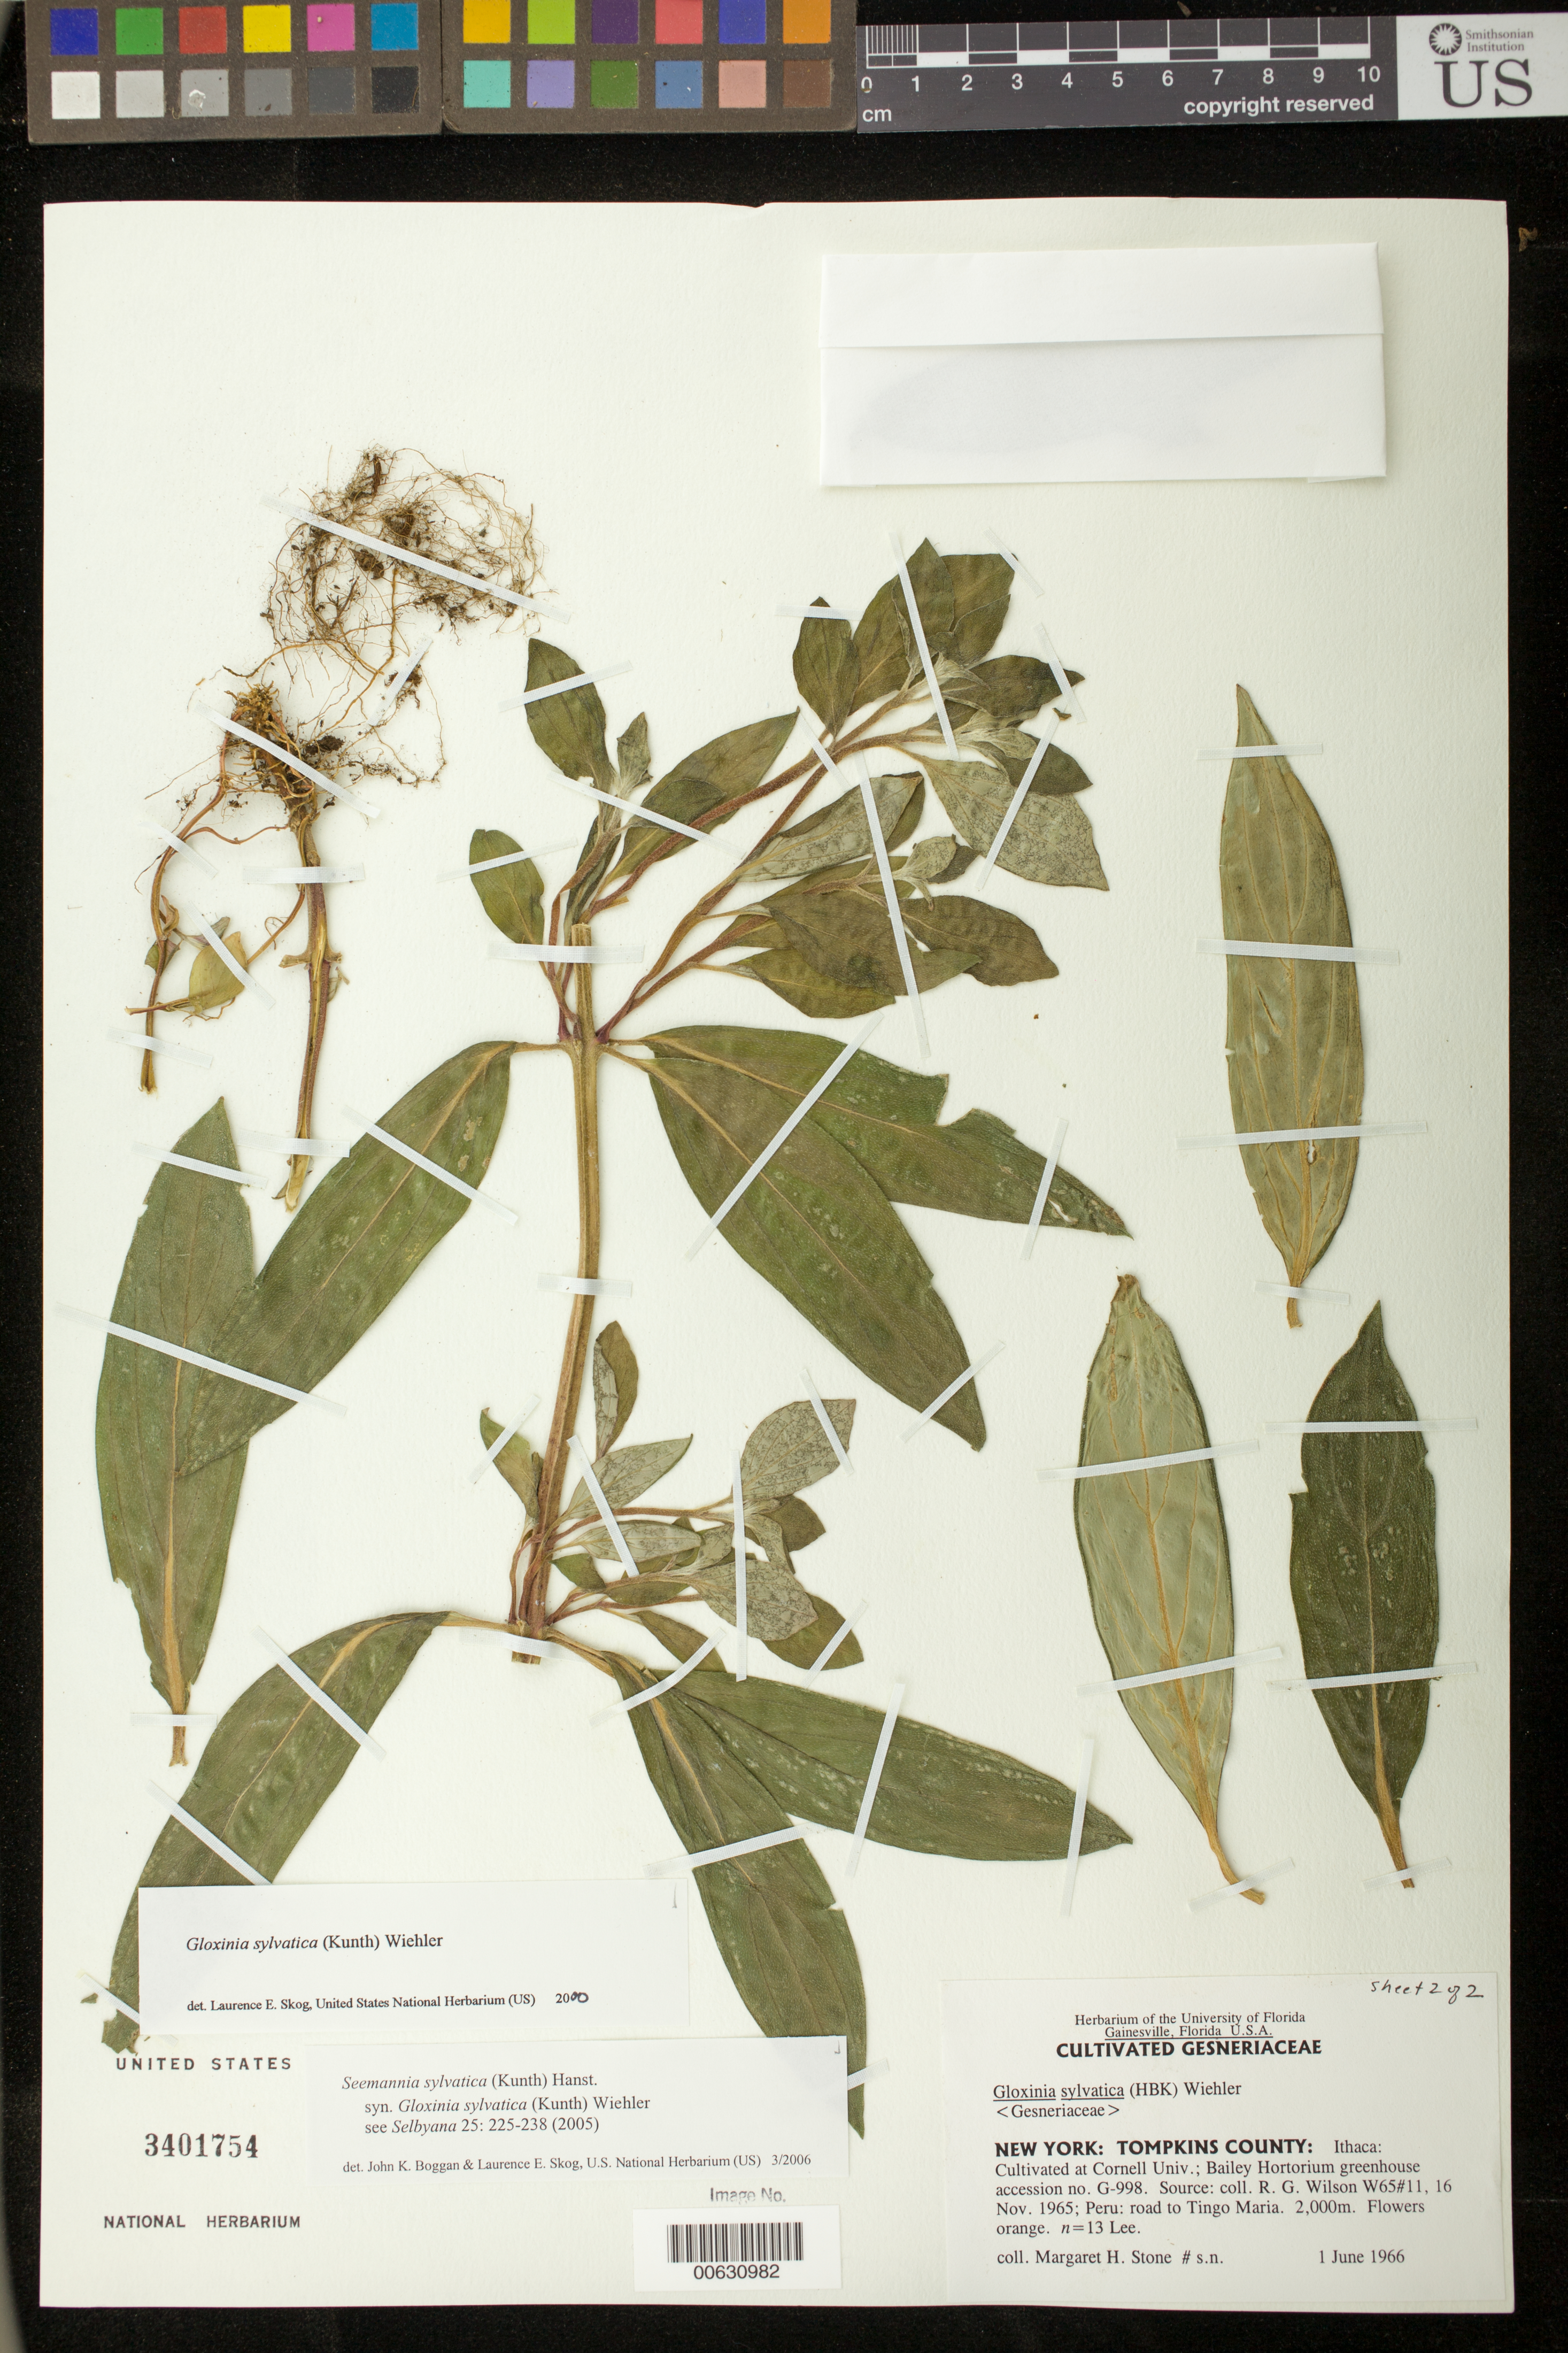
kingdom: Plantae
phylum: Tracheophyta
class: Magnoliopsida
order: Lamiales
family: Gesneriaceae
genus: Seemannia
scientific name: Seemannia sylvatica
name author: (Kunth) Hanst.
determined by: Boggan, J. K.; Skog, L. E.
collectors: M. Stone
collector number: s.n. [G-998]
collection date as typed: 01 Jun 1966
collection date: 1966-06-01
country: Peru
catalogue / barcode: US 3401754